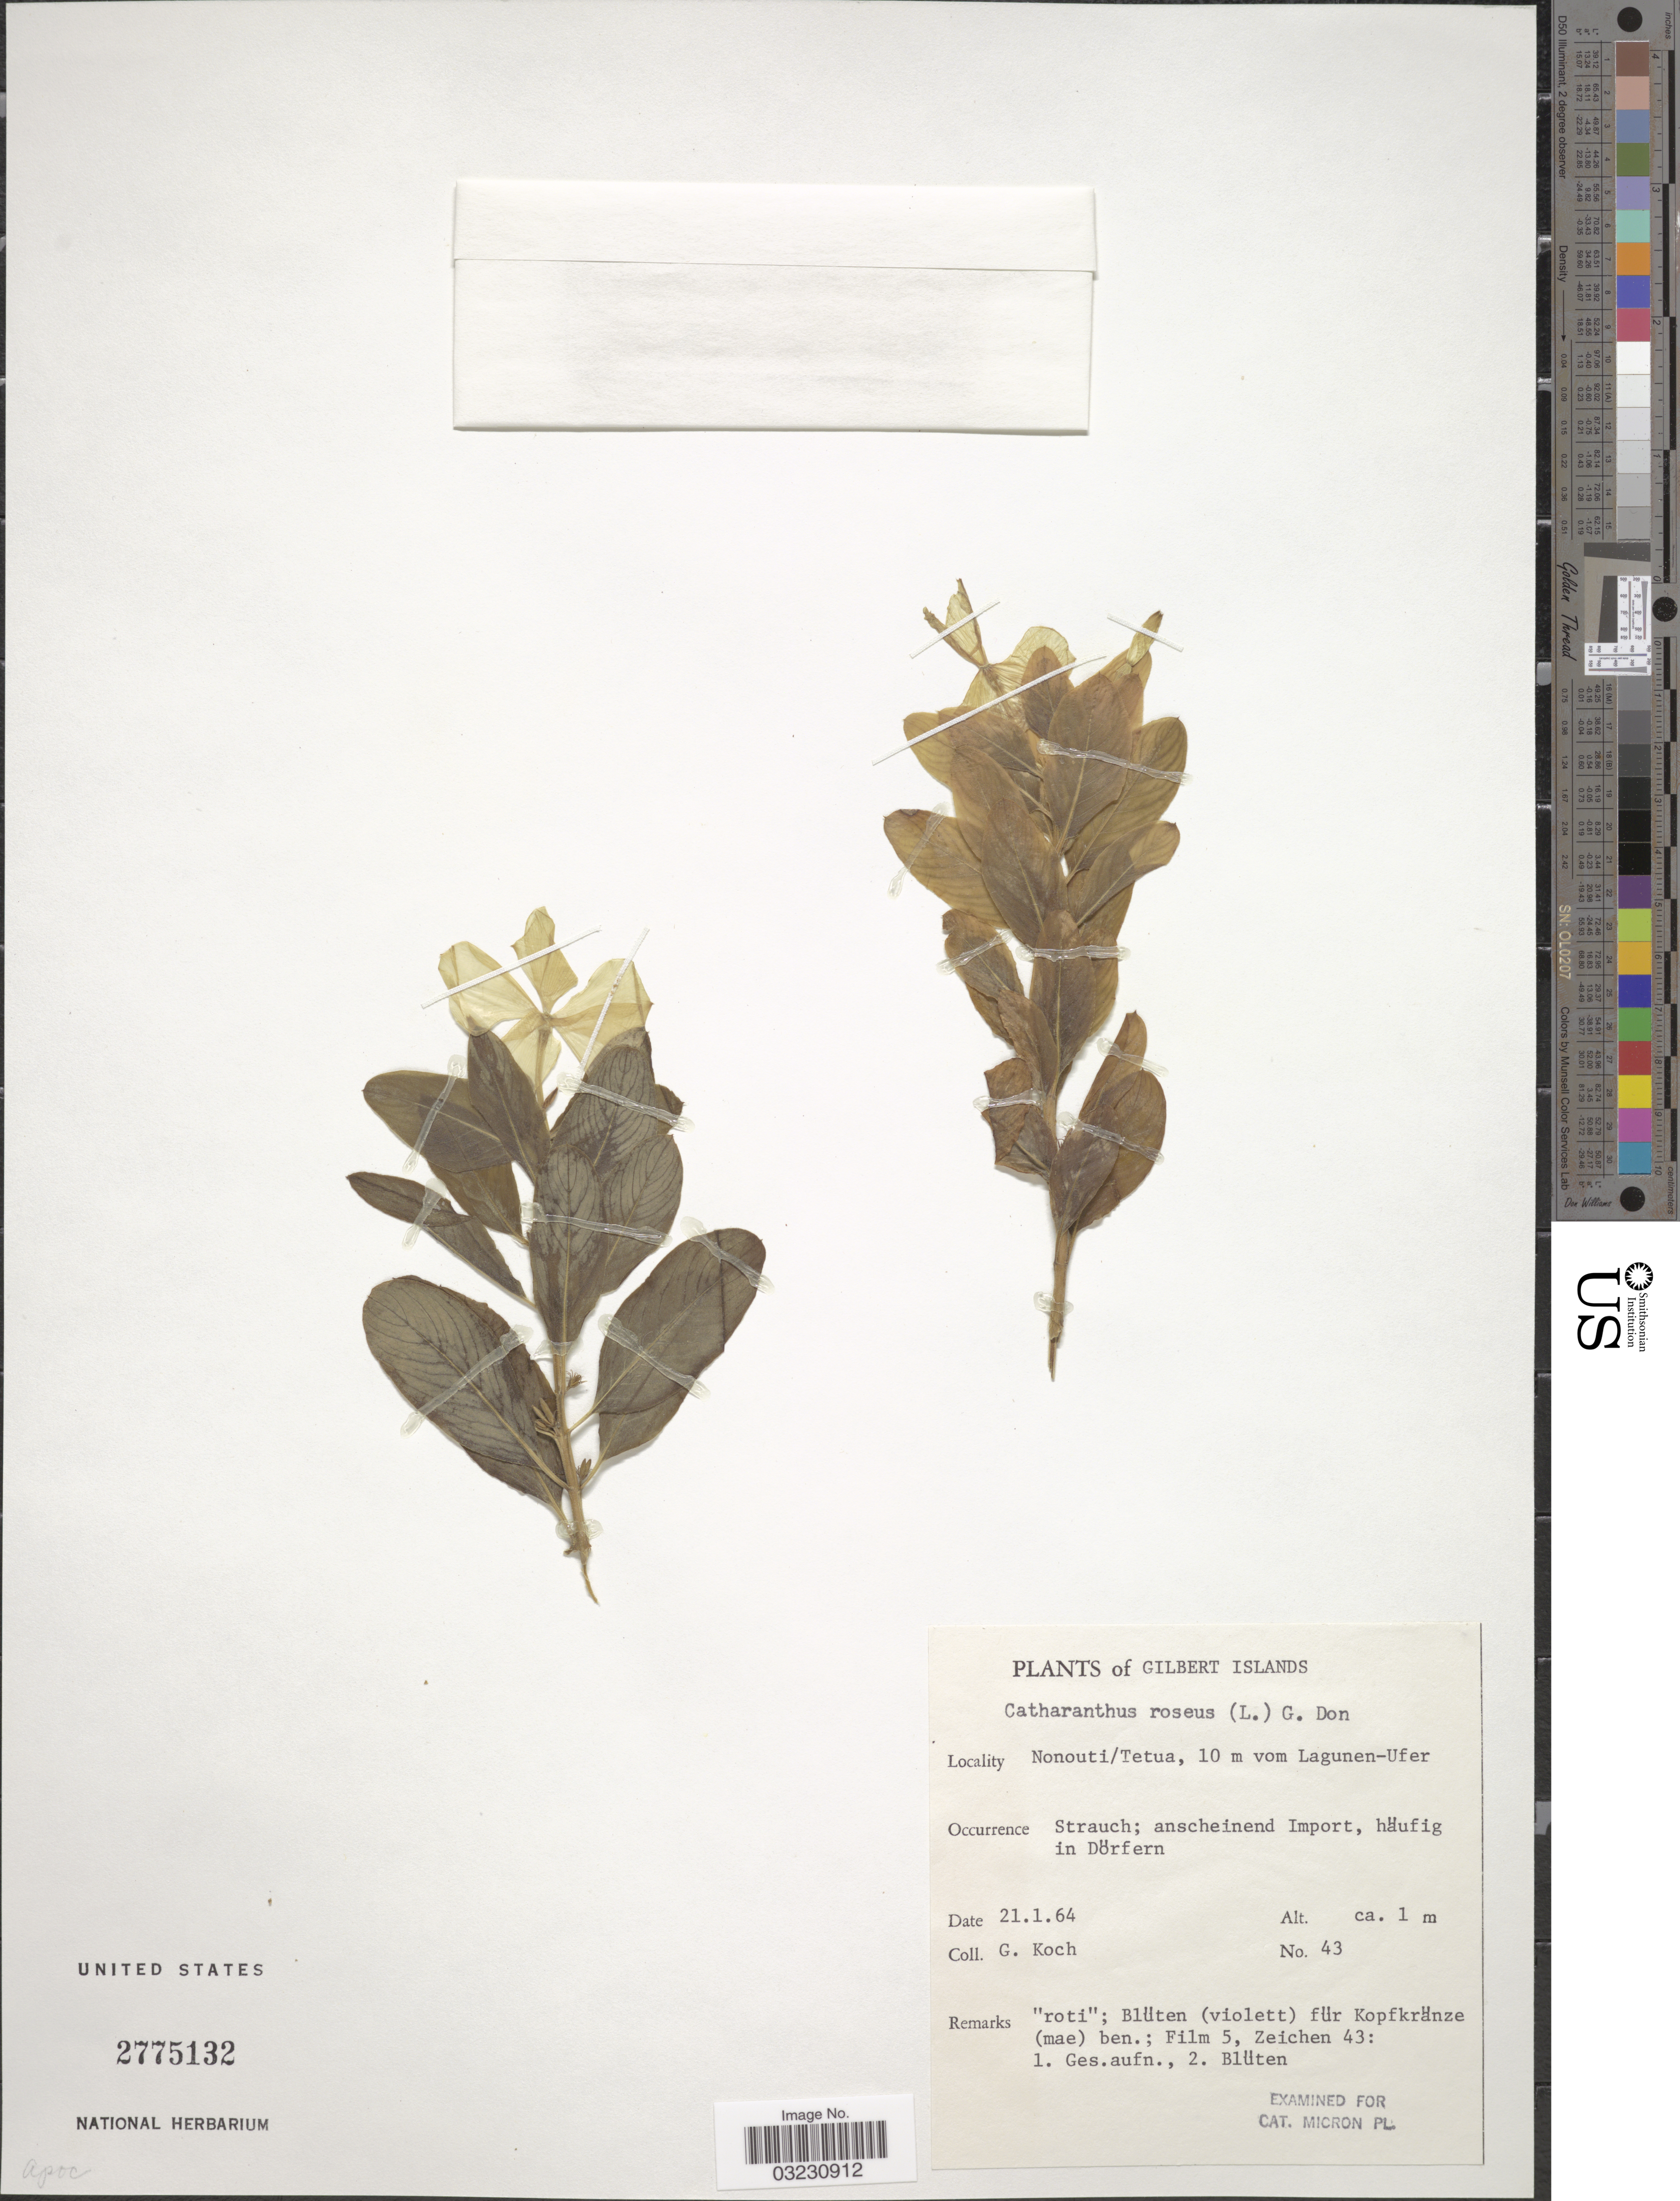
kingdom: Plantae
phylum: Tracheophyta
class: Magnoliopsida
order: Gentianales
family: Apocynaceae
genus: Catharanthus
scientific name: Catharanthus roseus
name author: (L.) G. Don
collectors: G. Koch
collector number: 43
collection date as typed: Transcribed d/m/y: 21/1/64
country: Kiribati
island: Nonouti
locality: Gilbert Islands. Nonouti/Tetua, 10 m vom Lagunen-Ufer. Anscheinend Import, häufig in Dörfern.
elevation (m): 1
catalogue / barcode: US 2775132